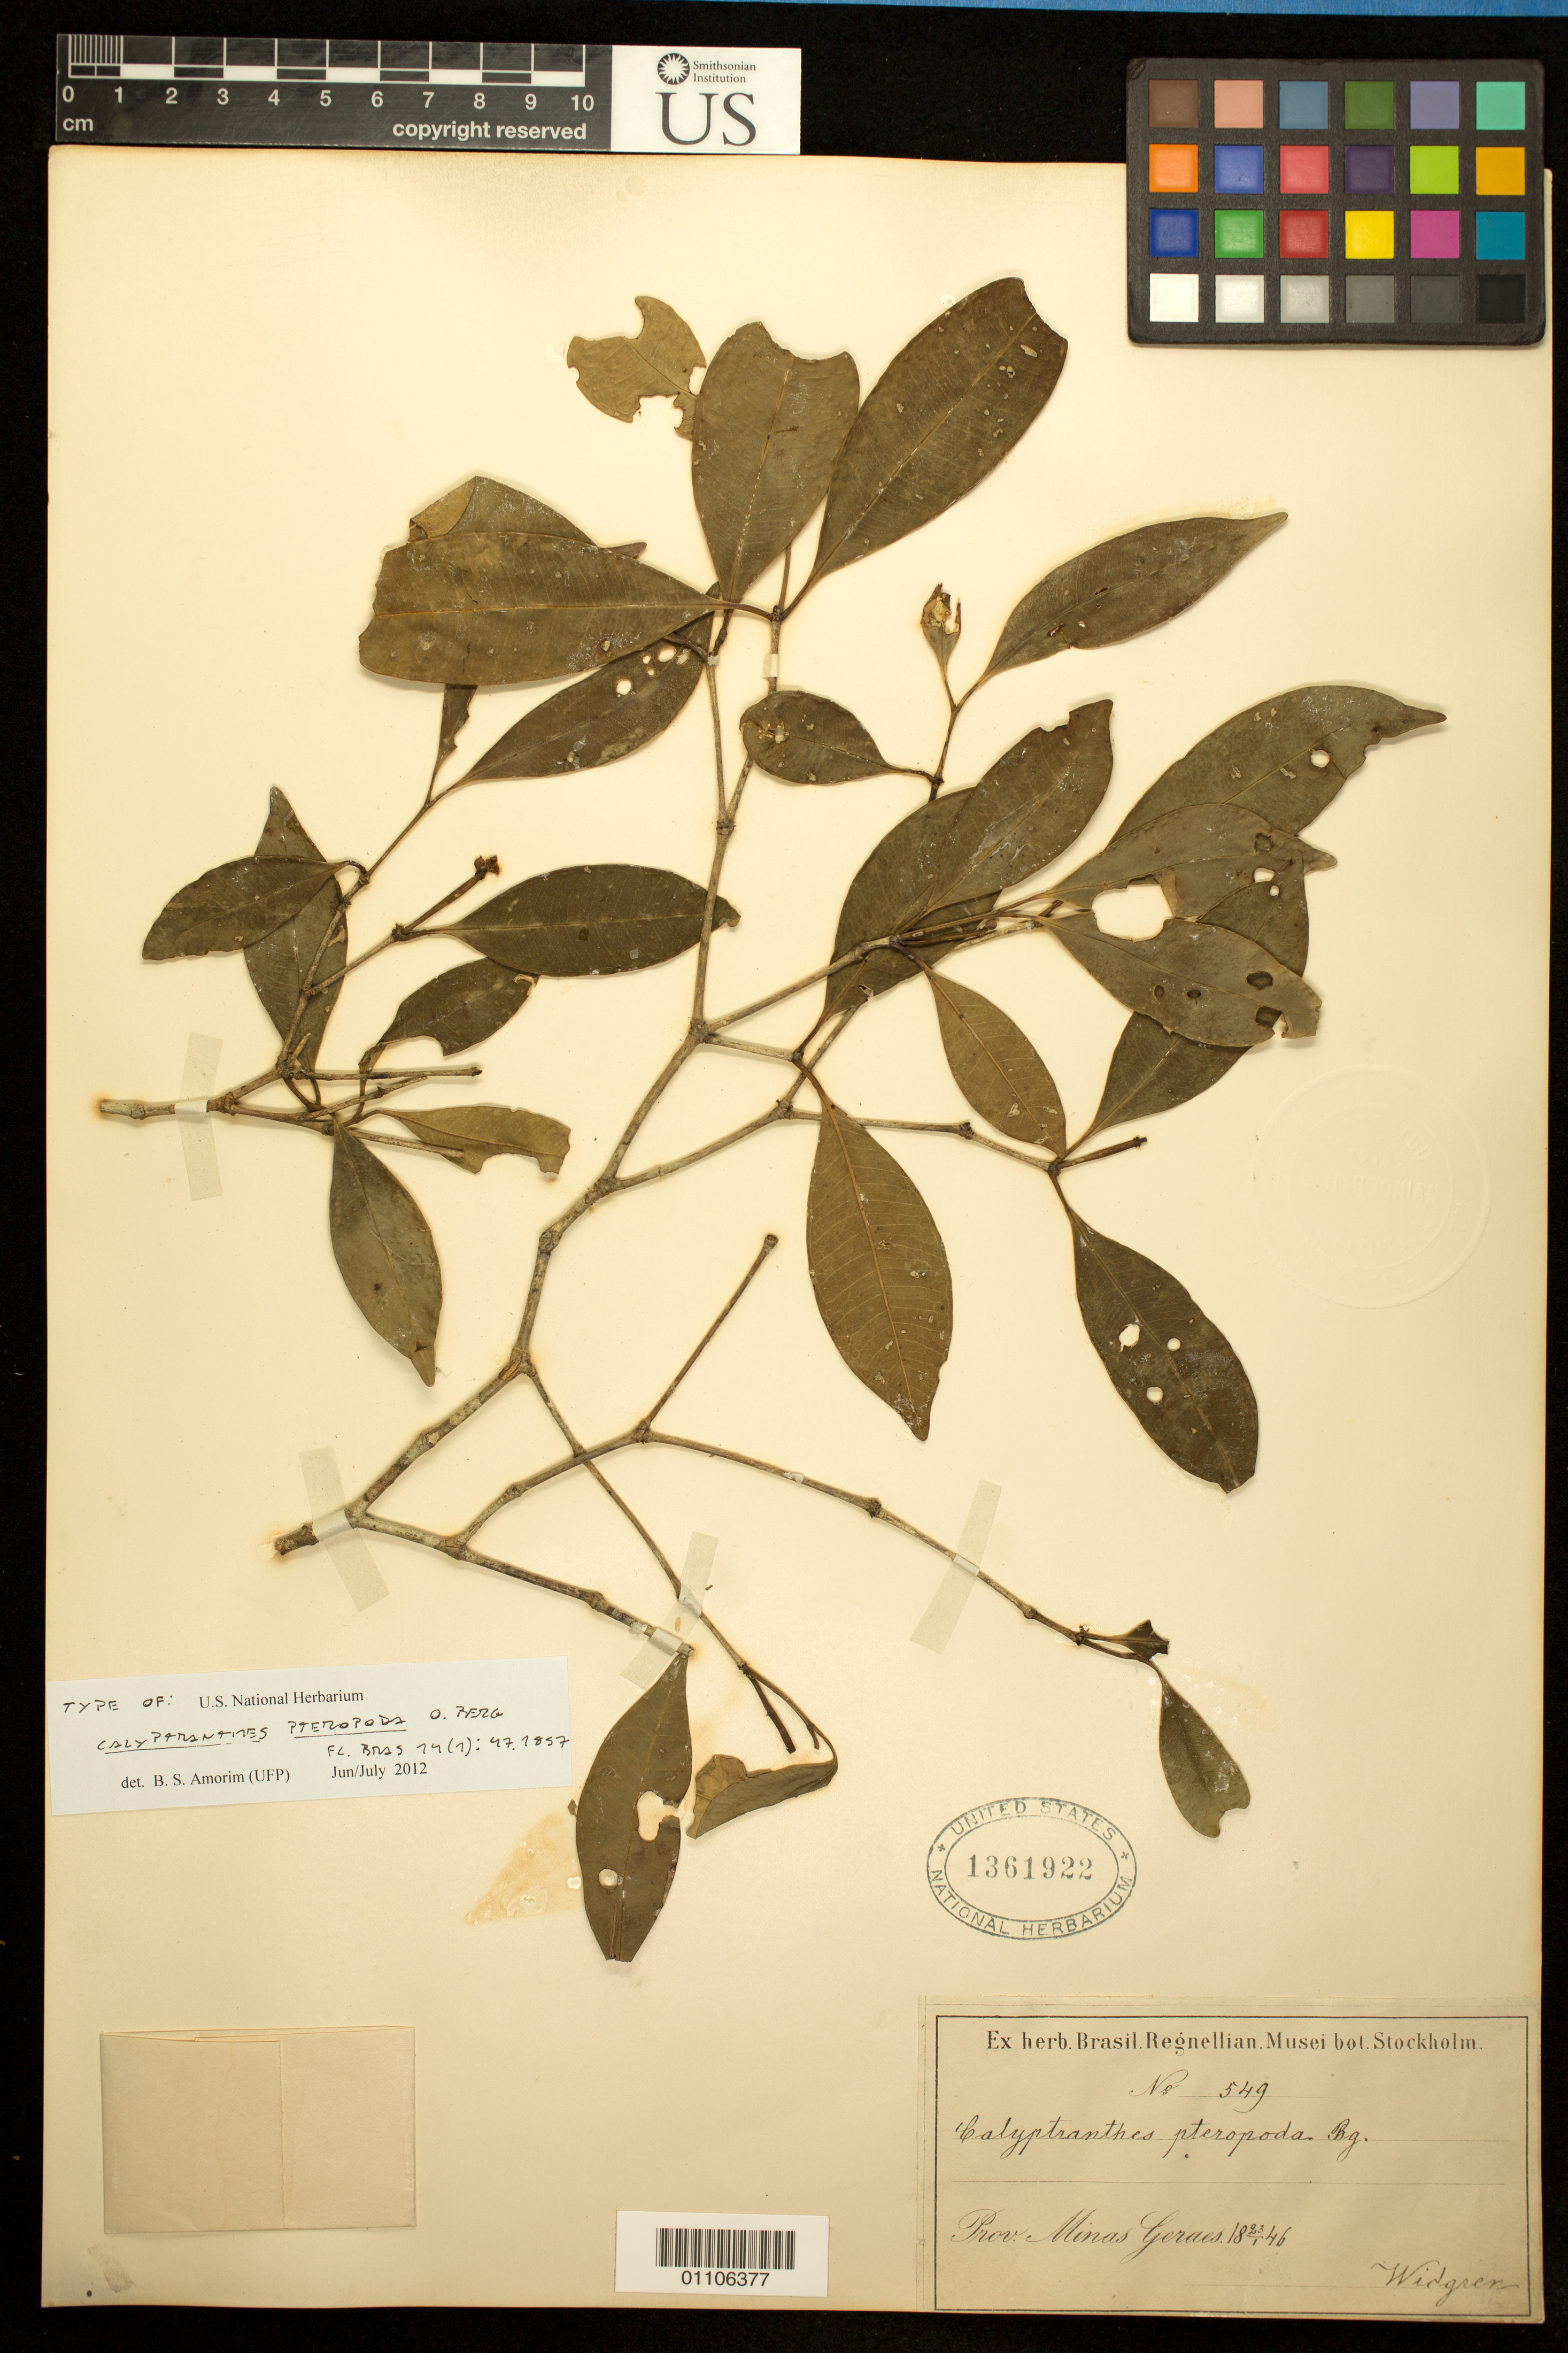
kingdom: Plantae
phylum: Tracheophyta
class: Magnoliopsida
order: Myrtales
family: Myrtaceae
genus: Calyptranthes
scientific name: Calyptranthes pteropoda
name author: O. Berg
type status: Isolectotype; Isosyntype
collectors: J. Widgren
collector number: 549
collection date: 1846-01-23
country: Brazil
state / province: Minas Gerais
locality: Prov. Minas Geraes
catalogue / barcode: US 1361922